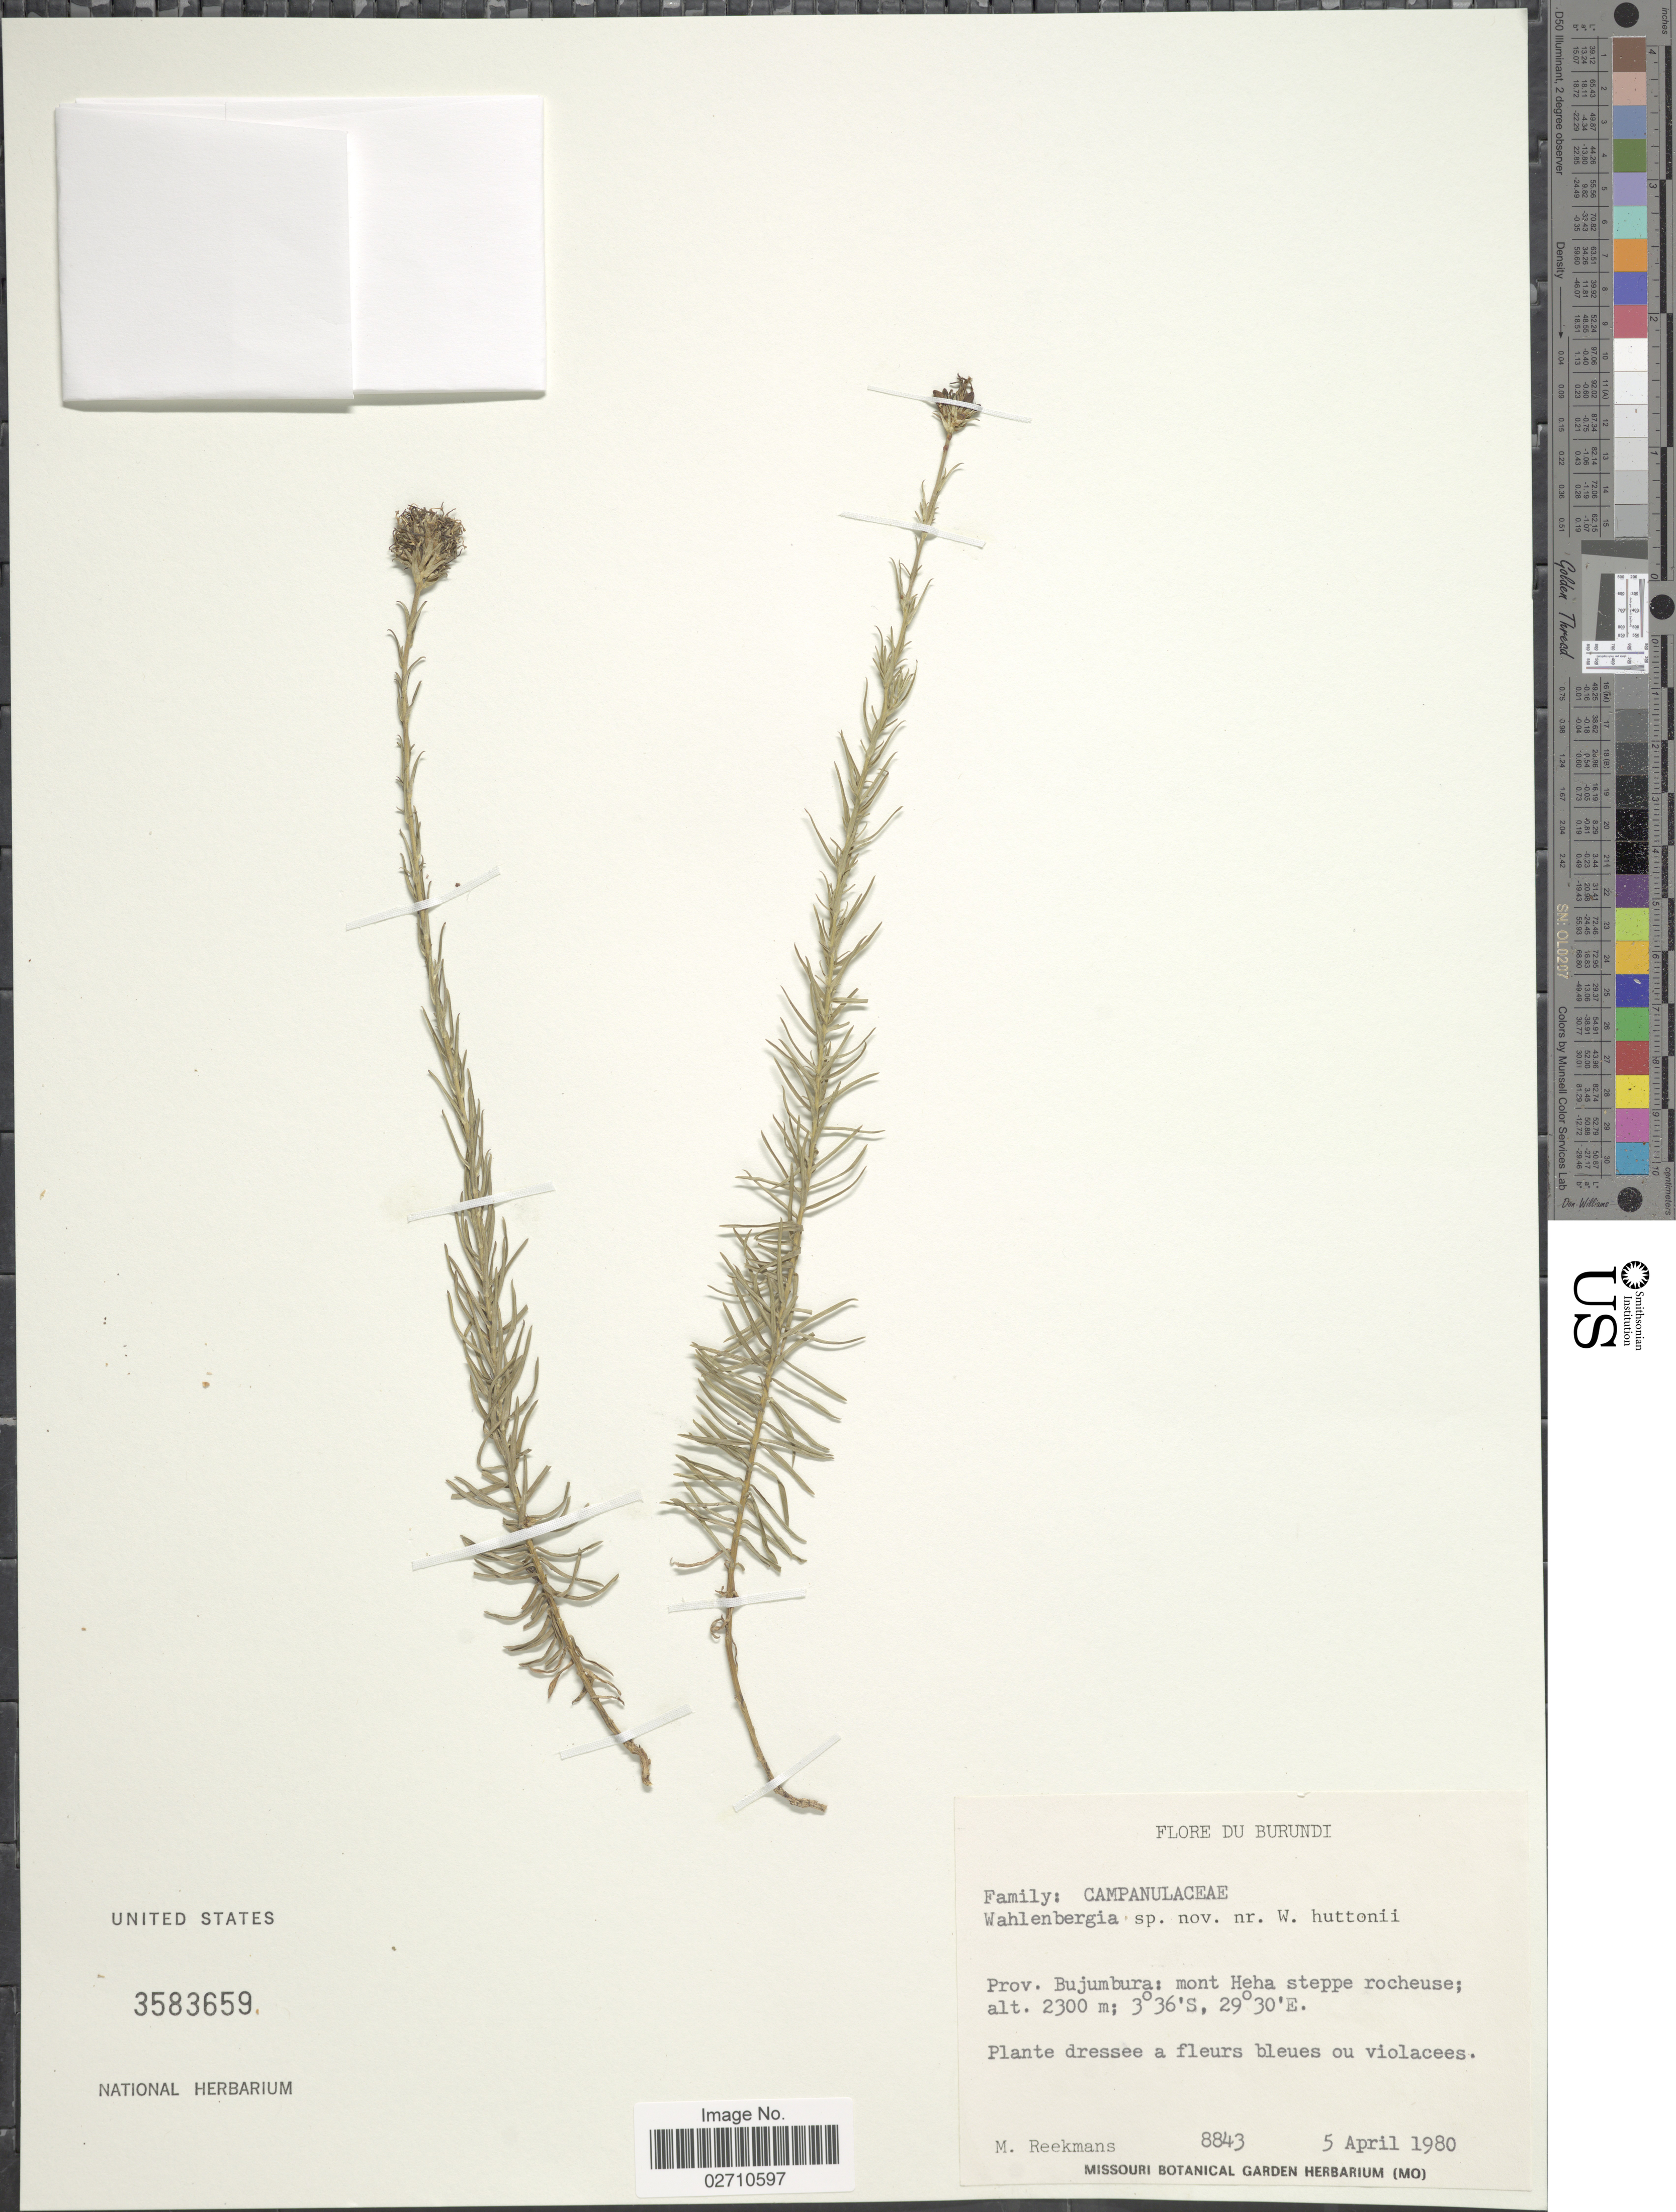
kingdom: Plantae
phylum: Tracheophyta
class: Magnoliopsida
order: Asterales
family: Campanulaceae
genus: Wahlenbergia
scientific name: Wahlenbergia sp.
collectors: M. Reekmans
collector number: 8843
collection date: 1980-04-05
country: Burundi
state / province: Bujumura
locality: Prov. Bujumbura: mont Heha steppe rocheuse:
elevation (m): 2300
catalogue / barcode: US 3583659